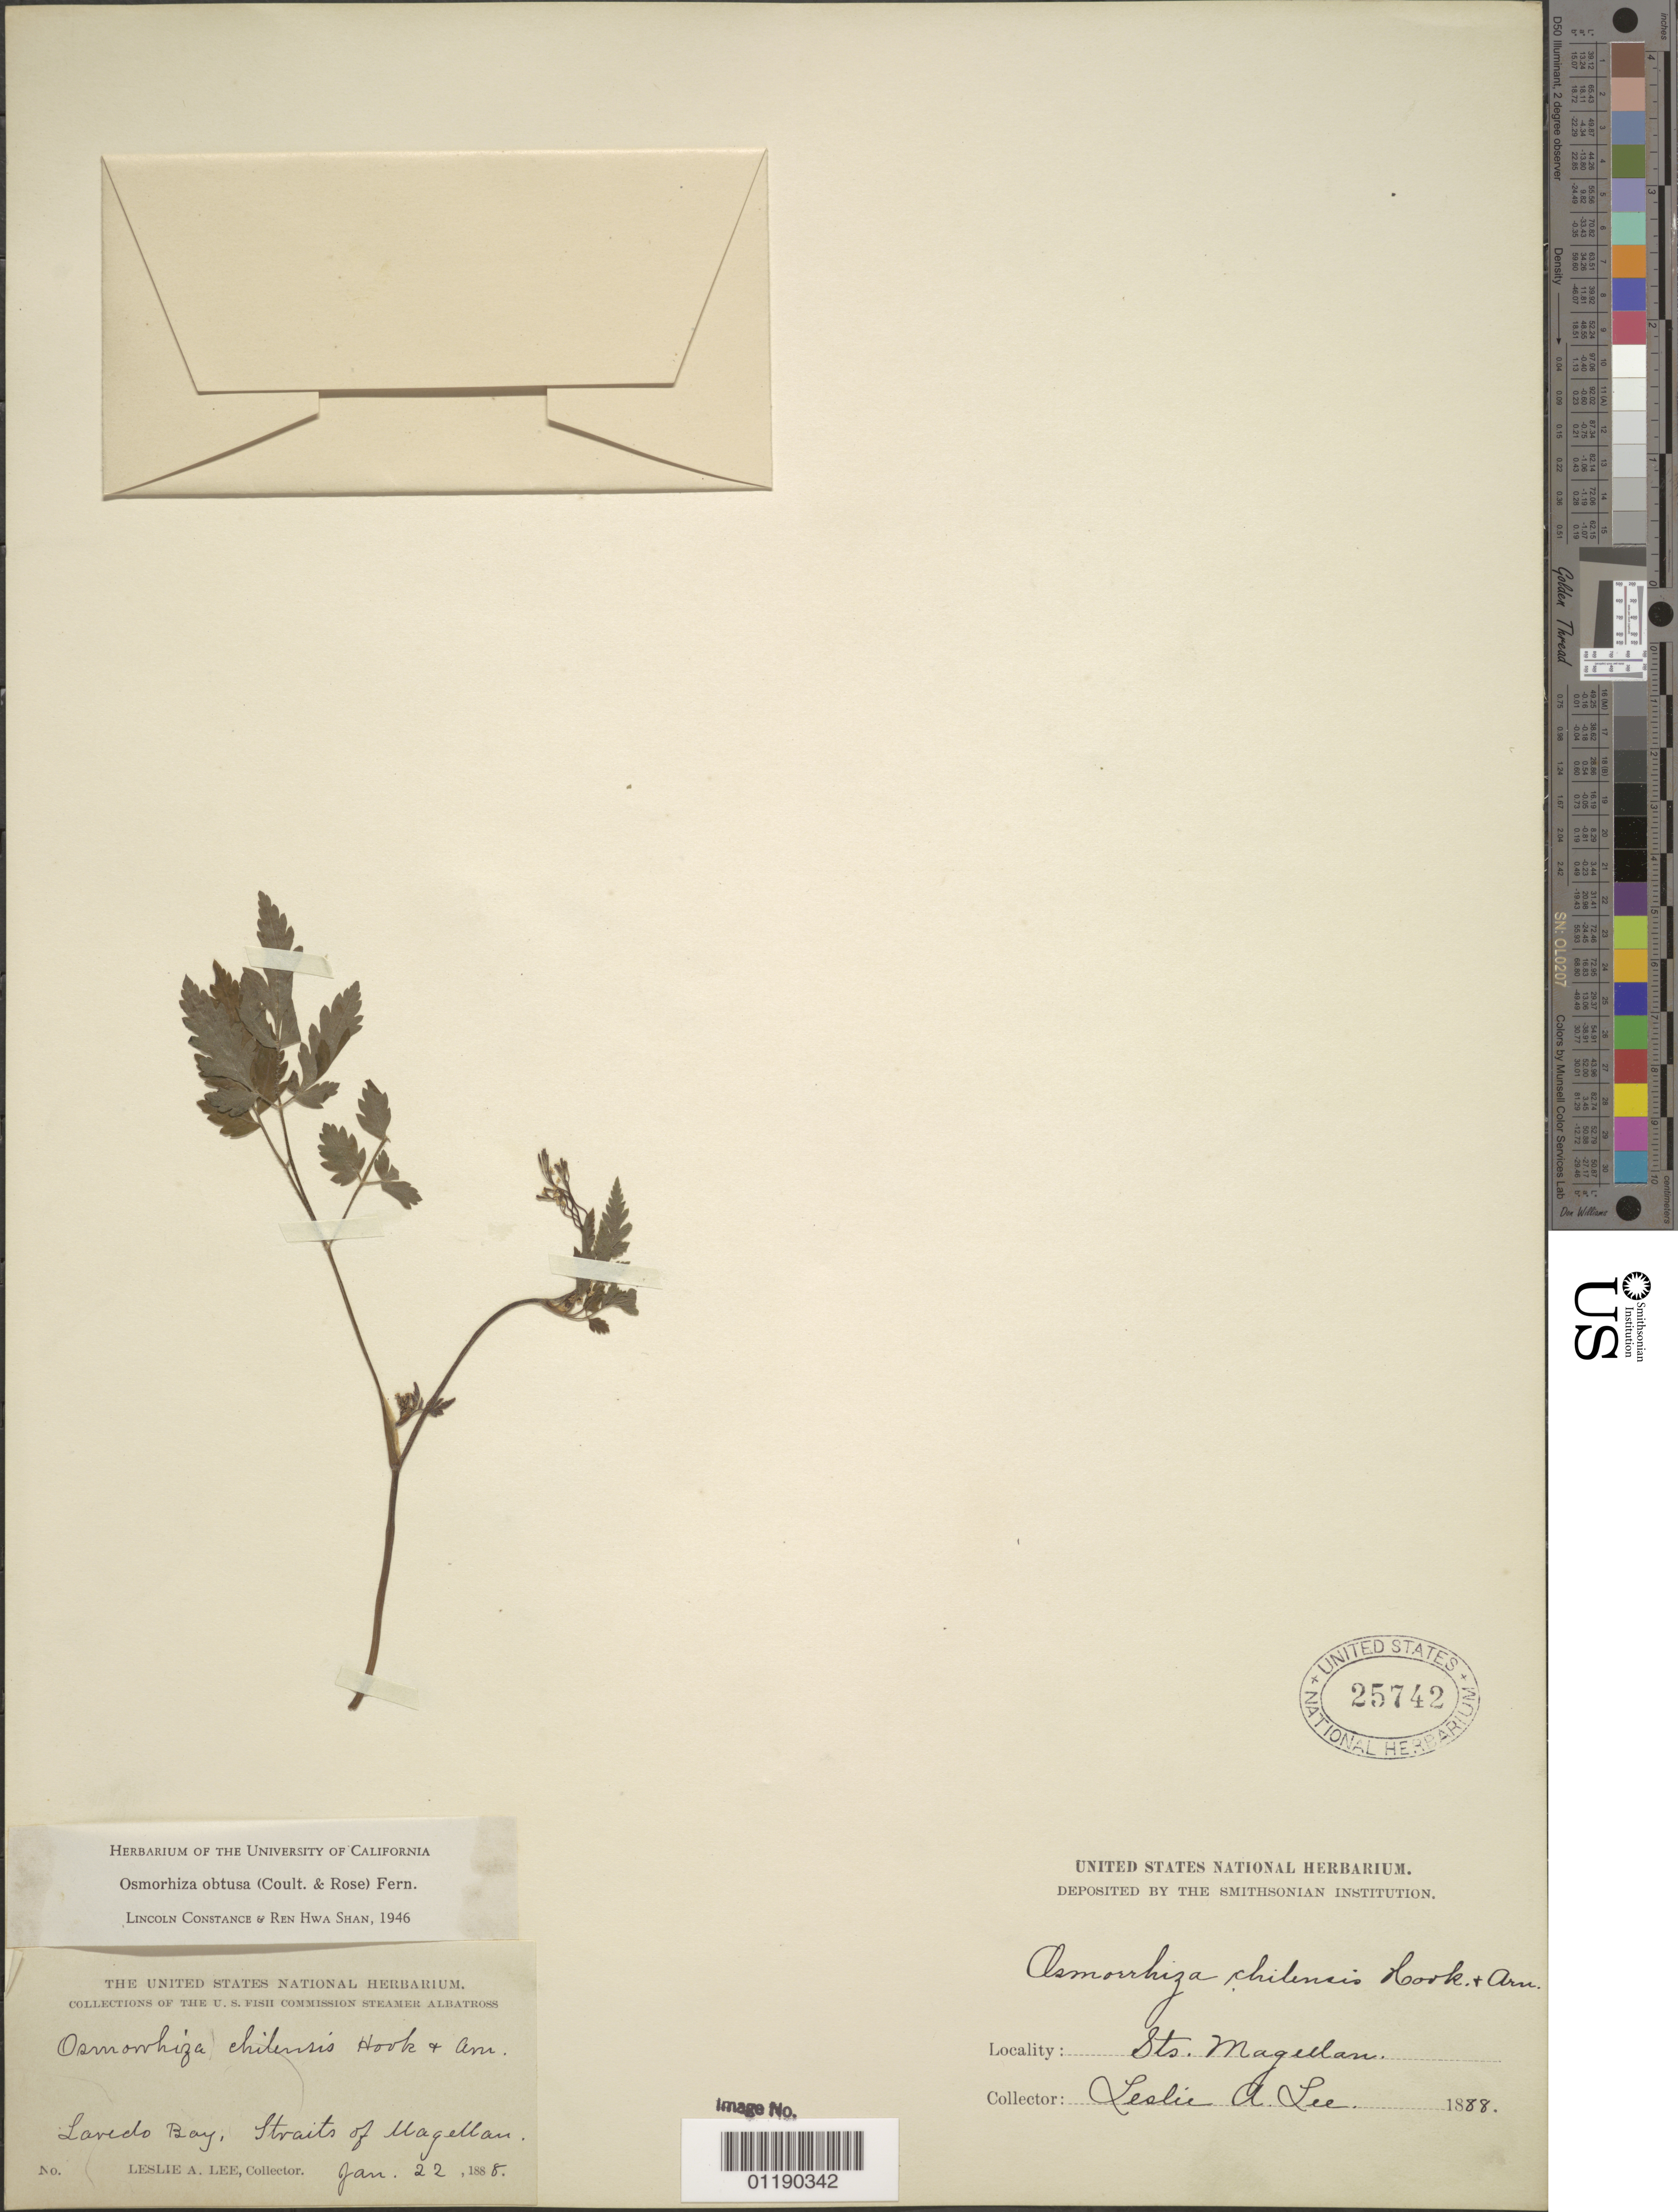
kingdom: Plantae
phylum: Tracheophyta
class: Magnoliopsida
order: Apiales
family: Apiaceae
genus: Osmorhiza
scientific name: Osmorhiza obtusa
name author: (J.M. Coult. & Rose) Fernald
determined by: Constance, L.; Shan, R. H.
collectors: L. Lee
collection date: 1888-01-22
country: Chile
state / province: Magallanes y de la Antártica Chilena (XII)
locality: Laredo Bay, Straits of Magellan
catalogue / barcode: US 25742